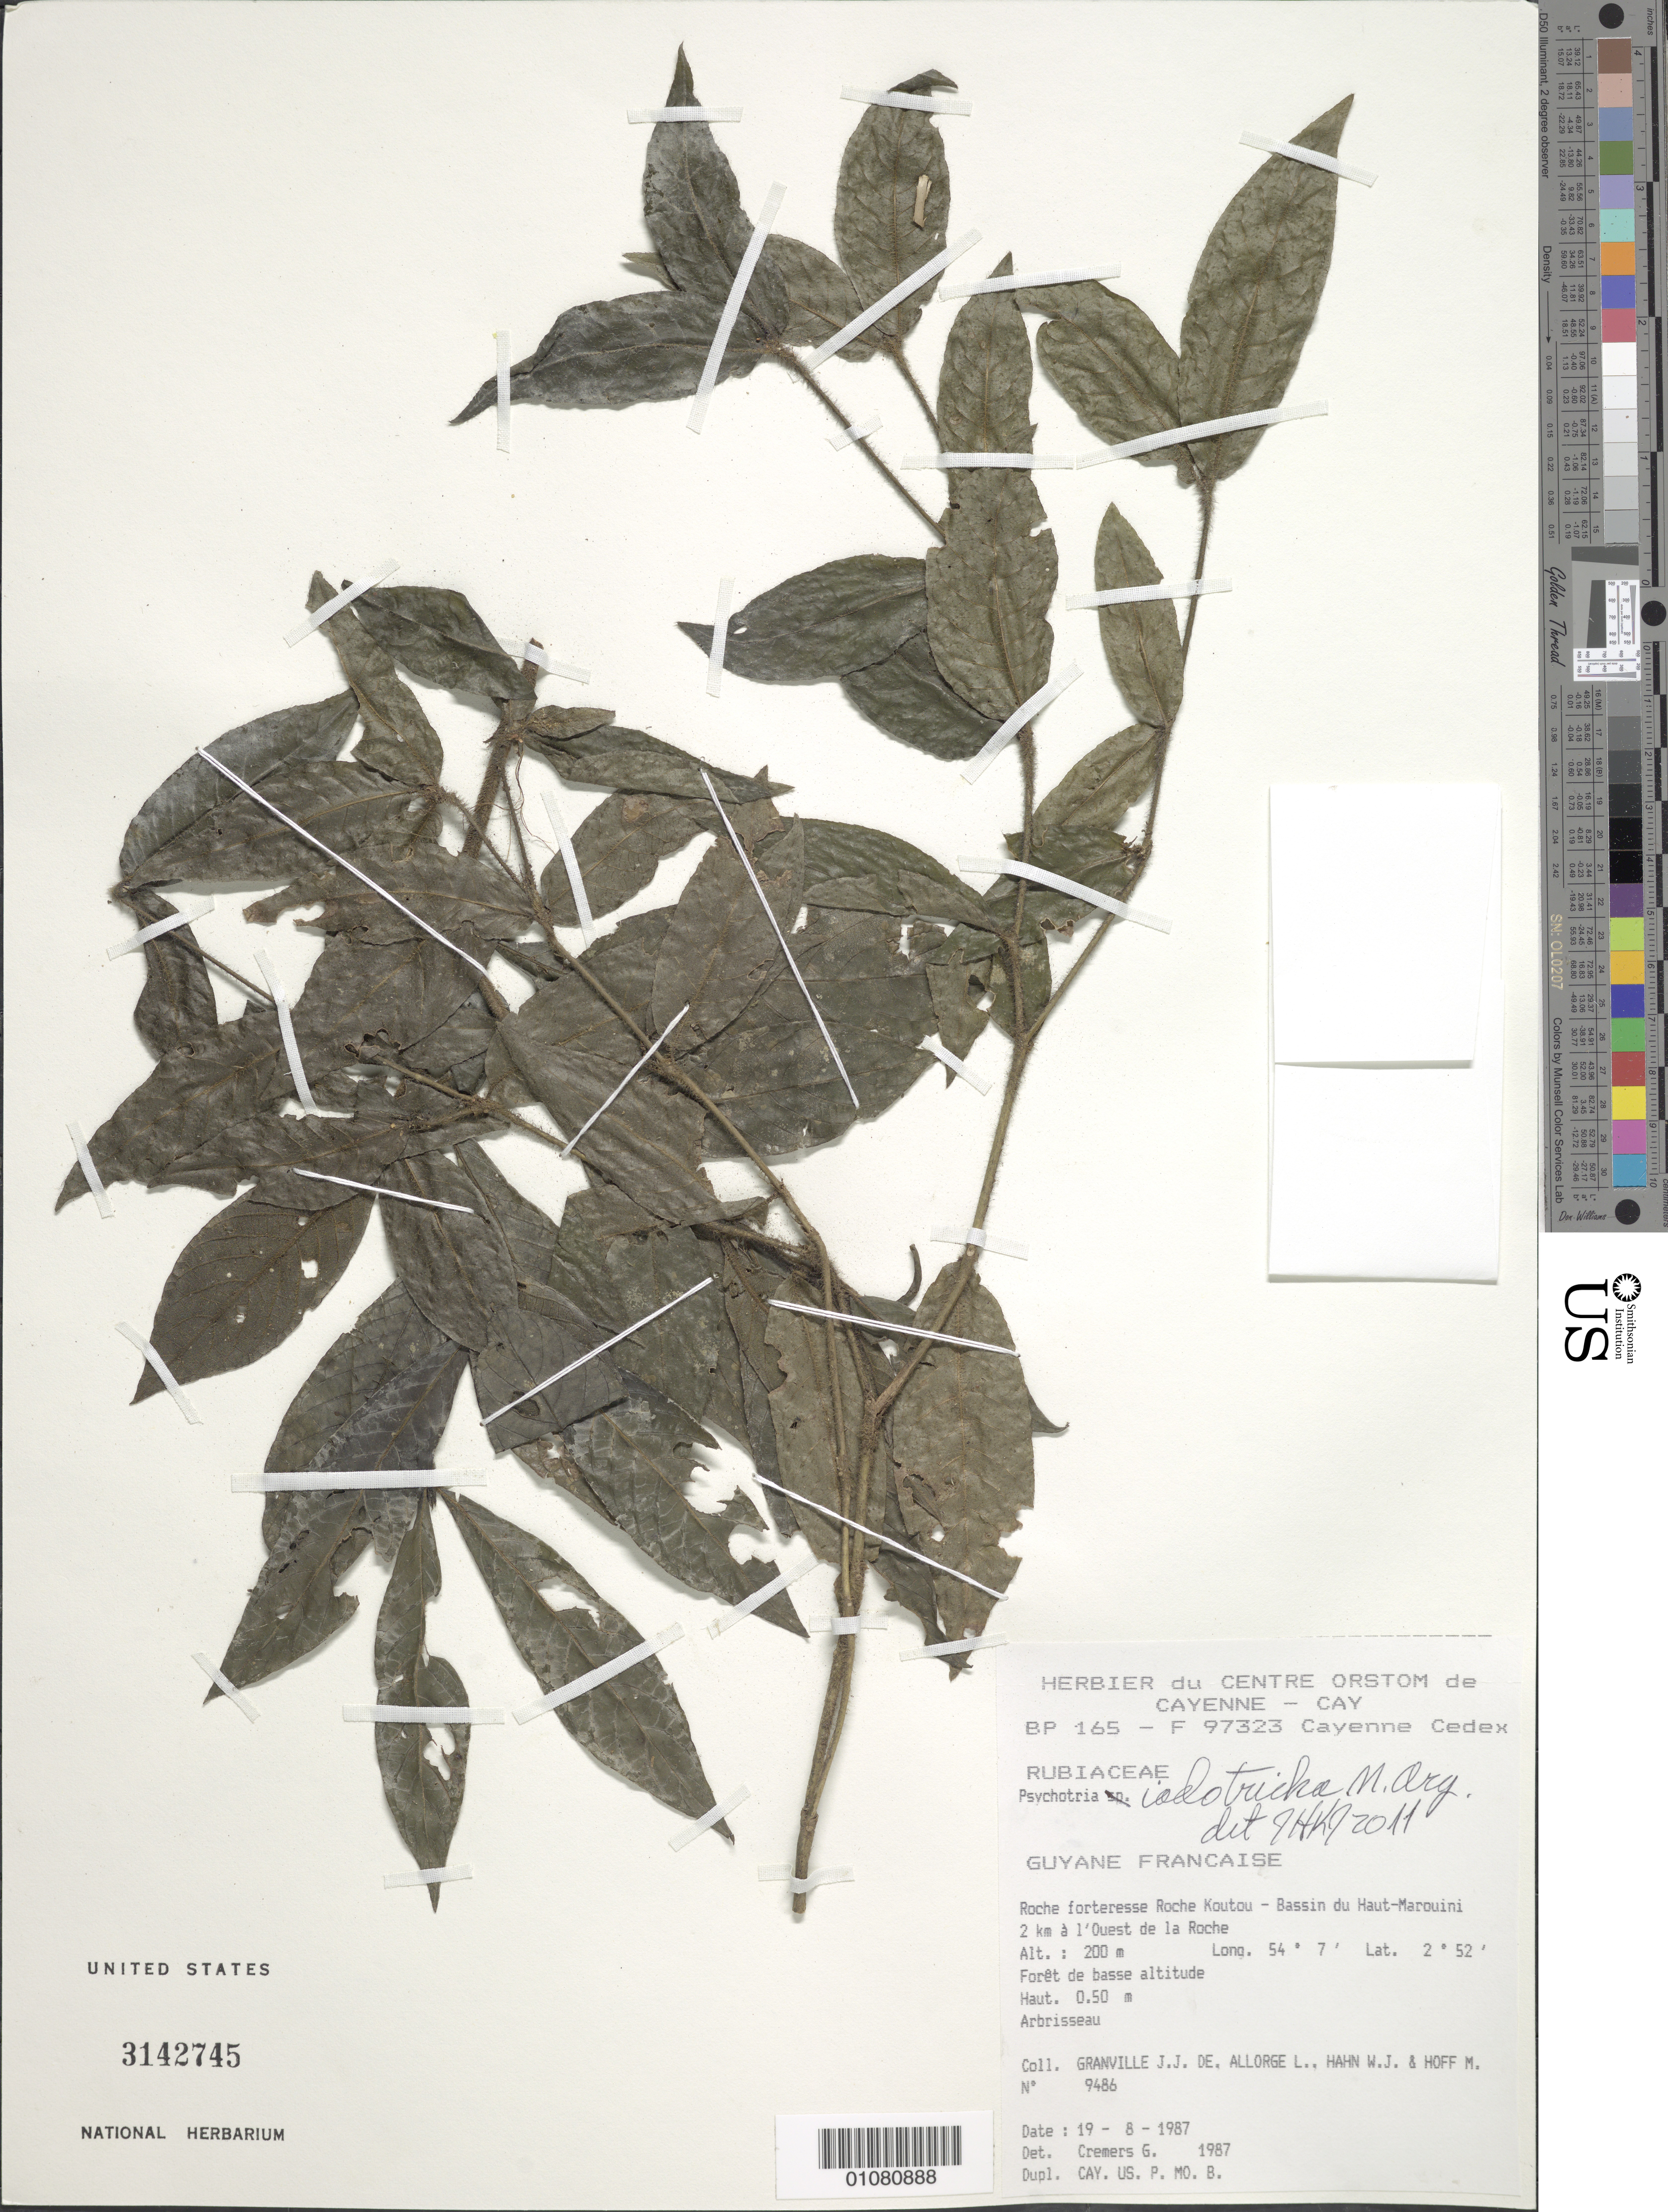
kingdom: Plantae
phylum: Tracheophyta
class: Magnoliopsida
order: Gentianales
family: Rubiaceae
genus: Palicourea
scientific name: Palicourea iodotricha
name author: (Müll. Arg.) Delprete & J.H. Kirkbr.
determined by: Kirkbride, J. H., Jr.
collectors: J.-J. de Granville, L. Allorge, W. J. Hahn & M. Hoff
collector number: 9486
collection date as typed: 19-Aug-87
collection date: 1987-08-19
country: French Guiana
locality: Roche Koutou, Bassin du Haut-Marouini, 2 km à l'Ouest de la Roche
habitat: Forêt de basse altitude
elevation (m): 200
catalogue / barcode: US 3142745